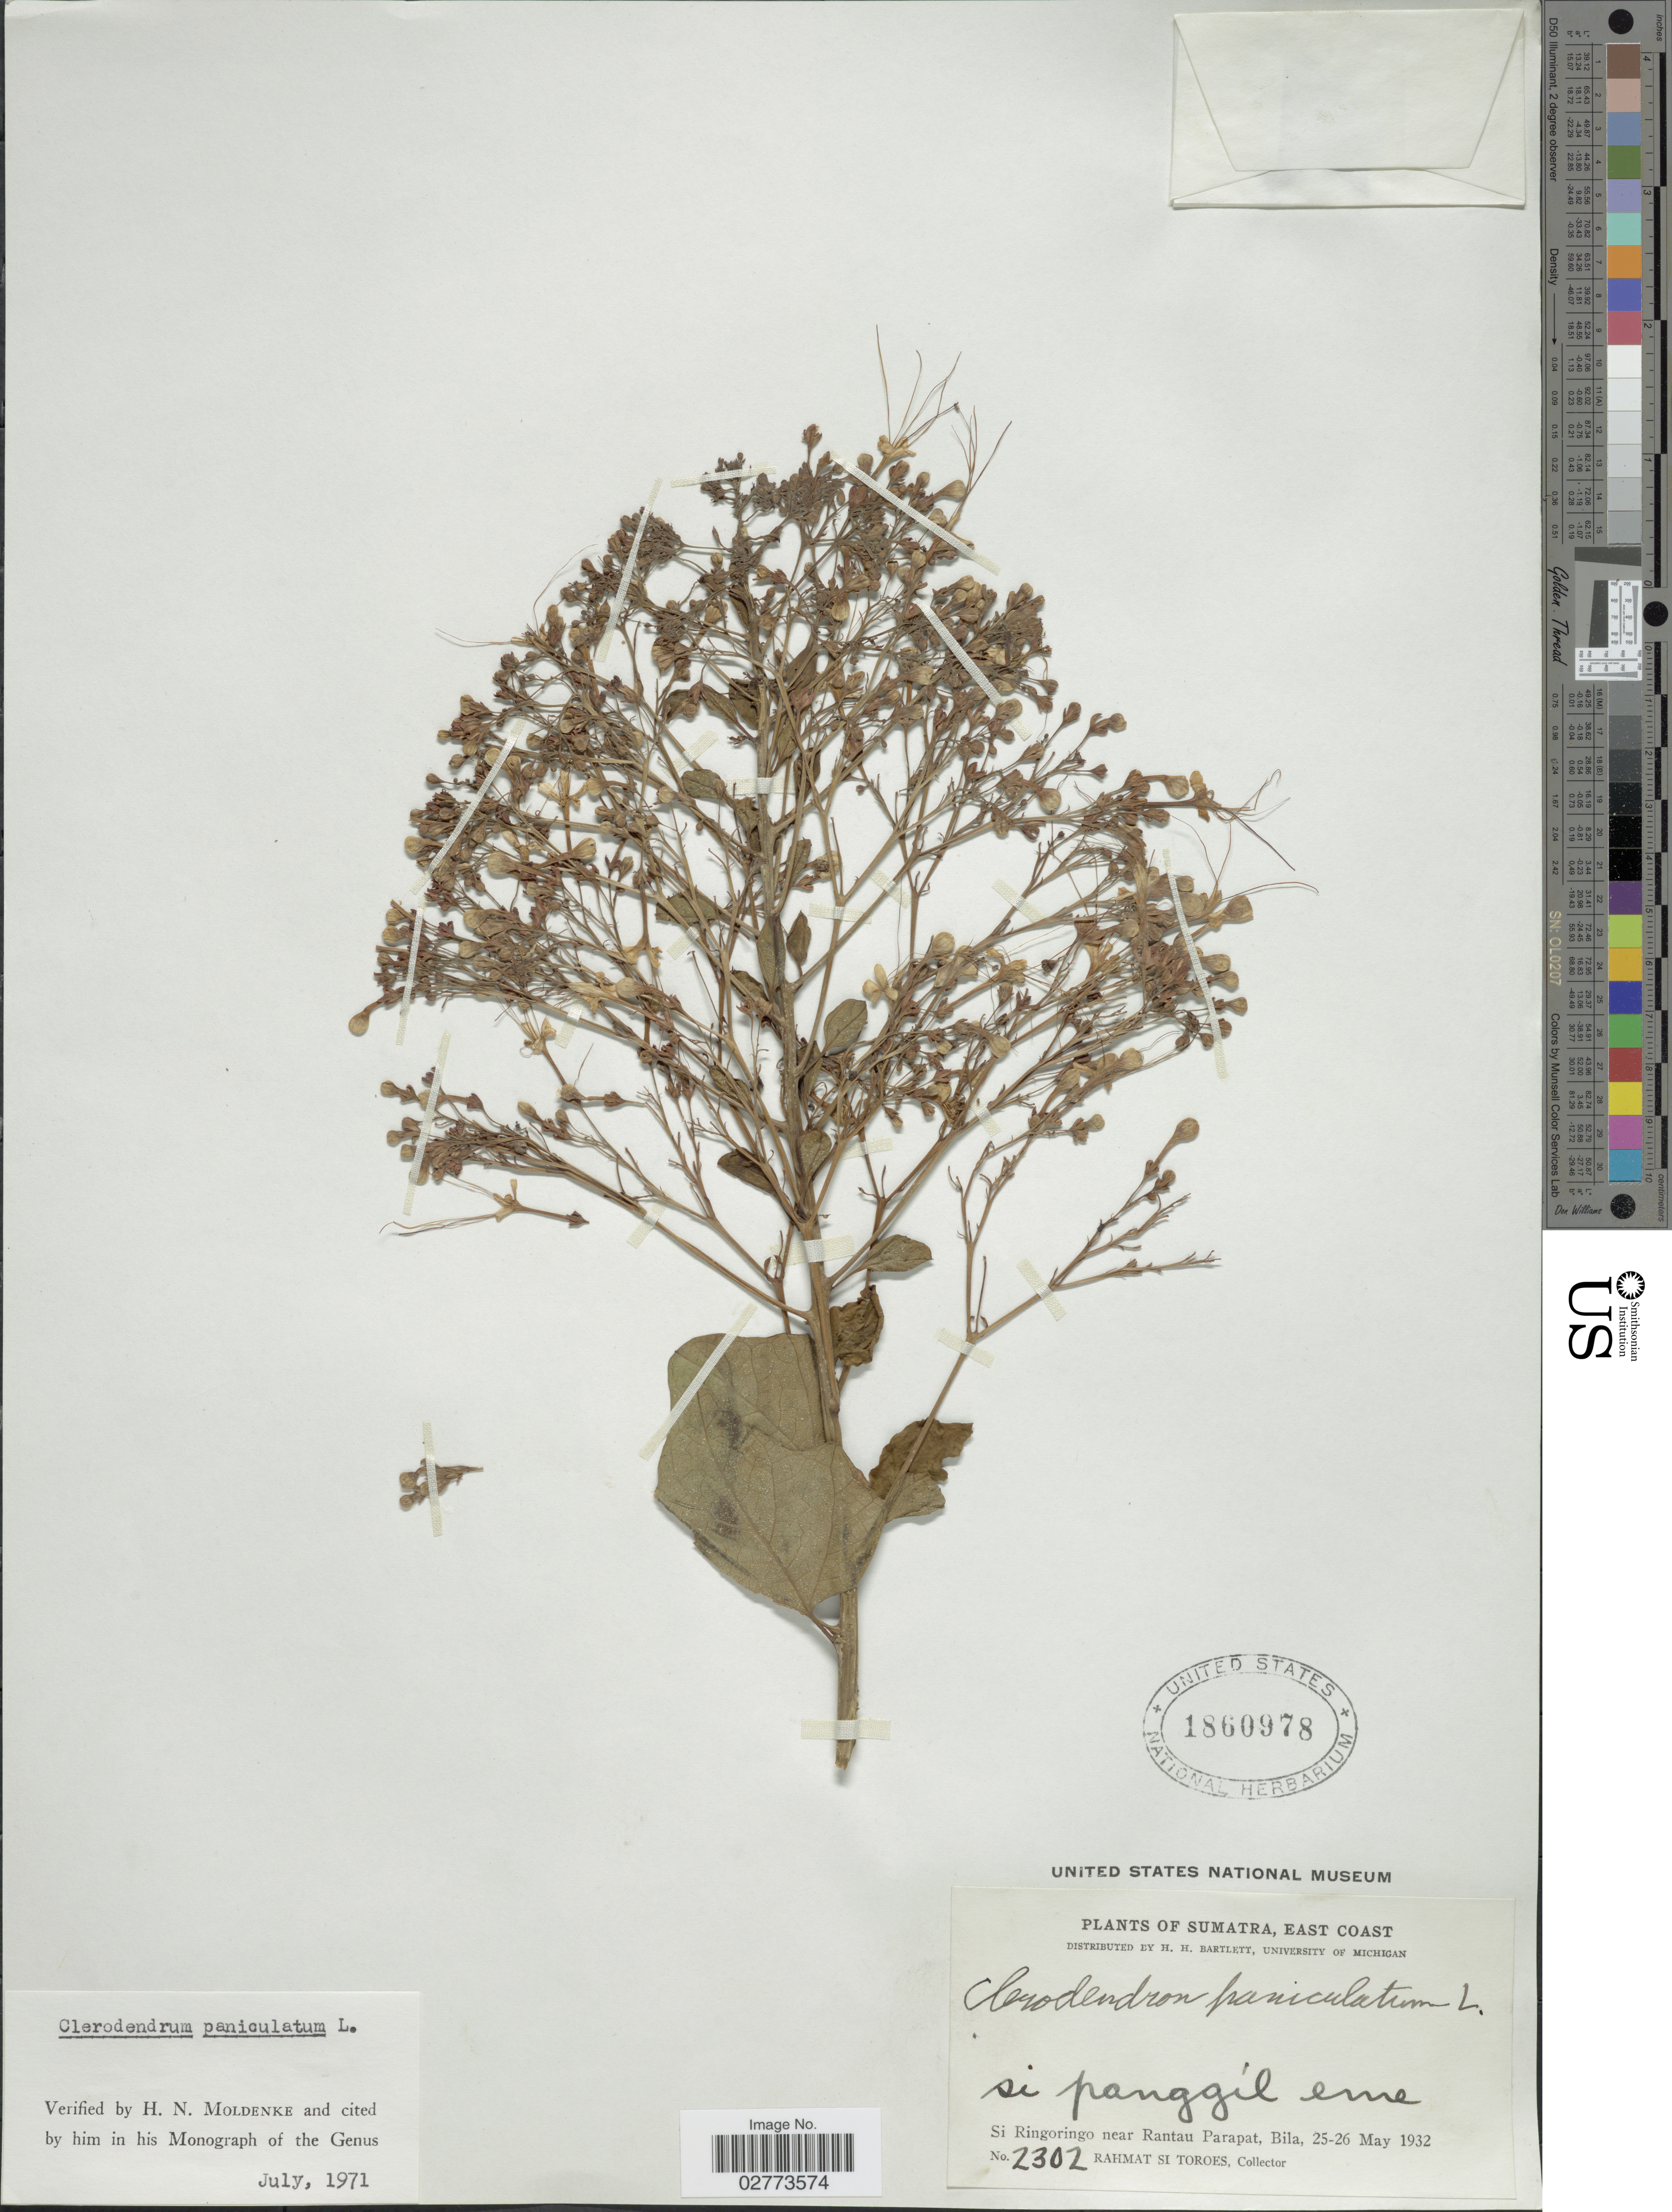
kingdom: Plantae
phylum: Tracheophyta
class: Magnoliopsida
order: Lamiales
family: Lamiaceae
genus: Clerodendrum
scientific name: Clerodendrum paniculatum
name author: L.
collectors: Rahmat Si Boeea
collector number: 2302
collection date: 1932-05-25/1932-05-26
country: Indonesia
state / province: Sumatra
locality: East Coast. Si Ringoringo near Rantau Parapat, Bila.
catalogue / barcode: US 1860978